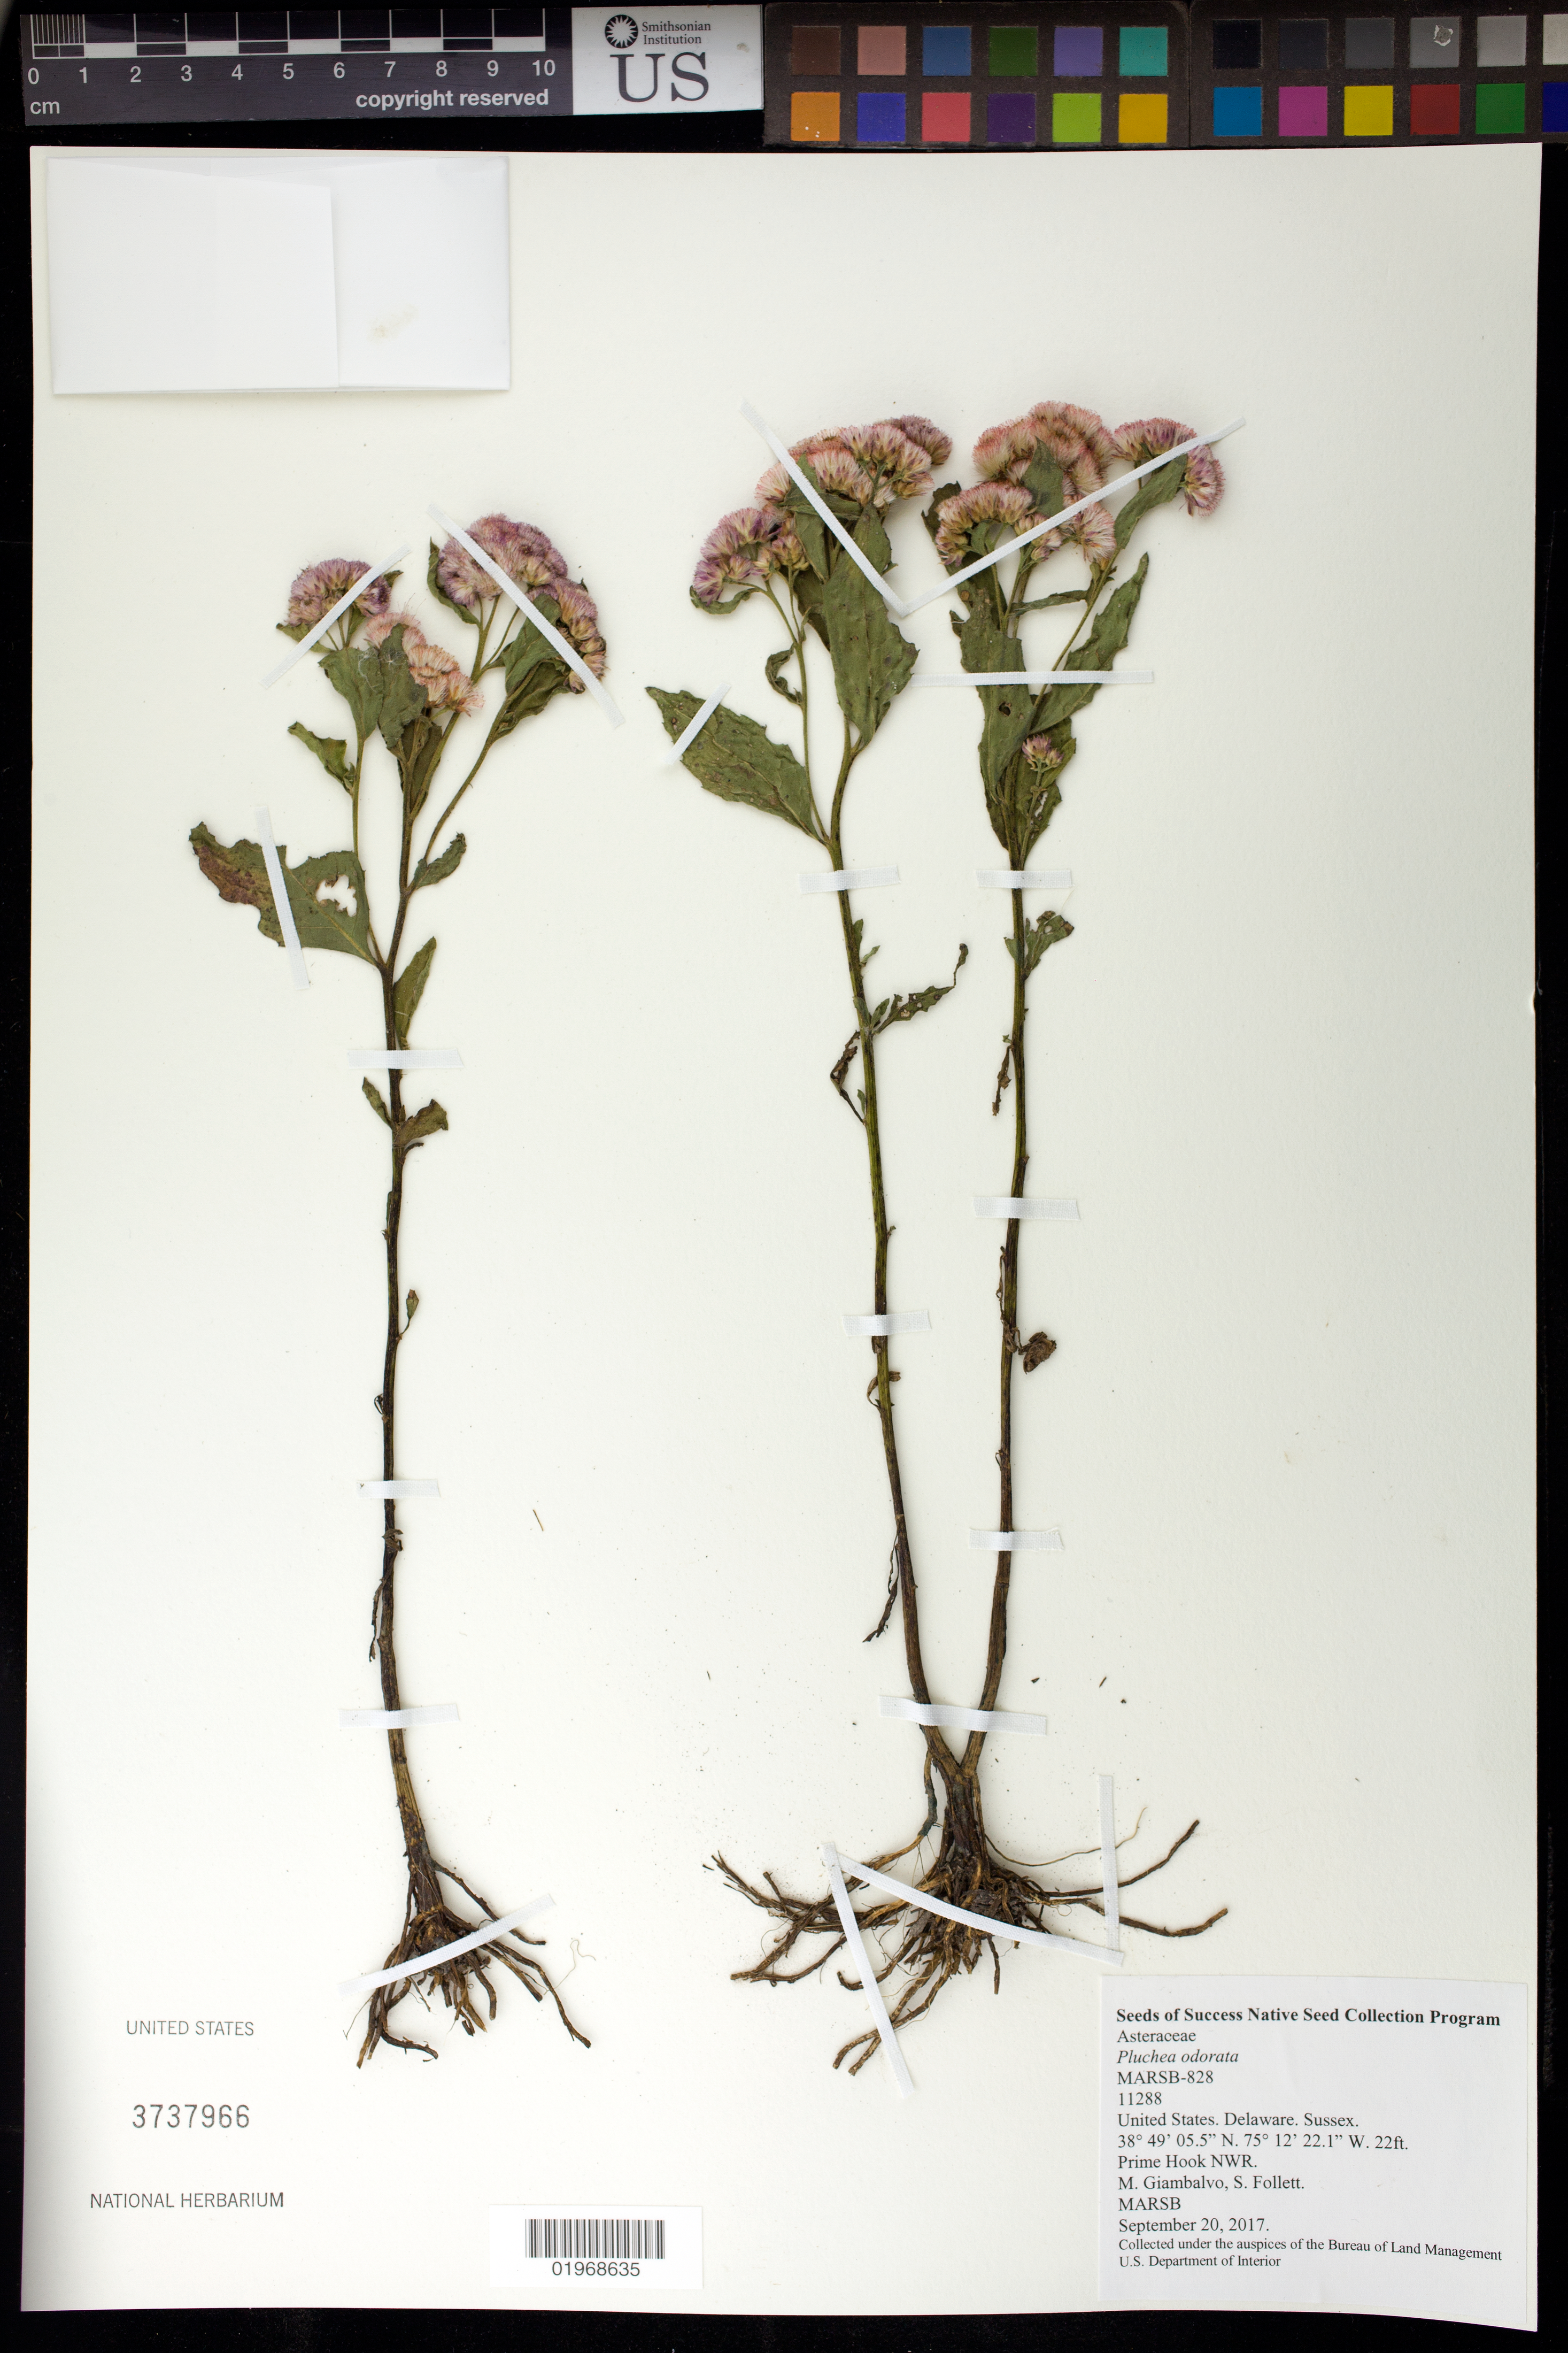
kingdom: Plantae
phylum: Tracheophyta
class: Magnoliopsida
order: Asterales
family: Asteraceae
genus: Pluchea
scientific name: Pluchea odorata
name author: (L.) Cass.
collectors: M. Giambalvo & S. Follett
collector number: MARSB-828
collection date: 2017-09-20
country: United States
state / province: Delaware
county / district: Sussex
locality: Prime Hook National Wildlife Refuge, Broadkill Road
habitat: Tidal Marsh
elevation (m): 7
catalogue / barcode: US 3737966